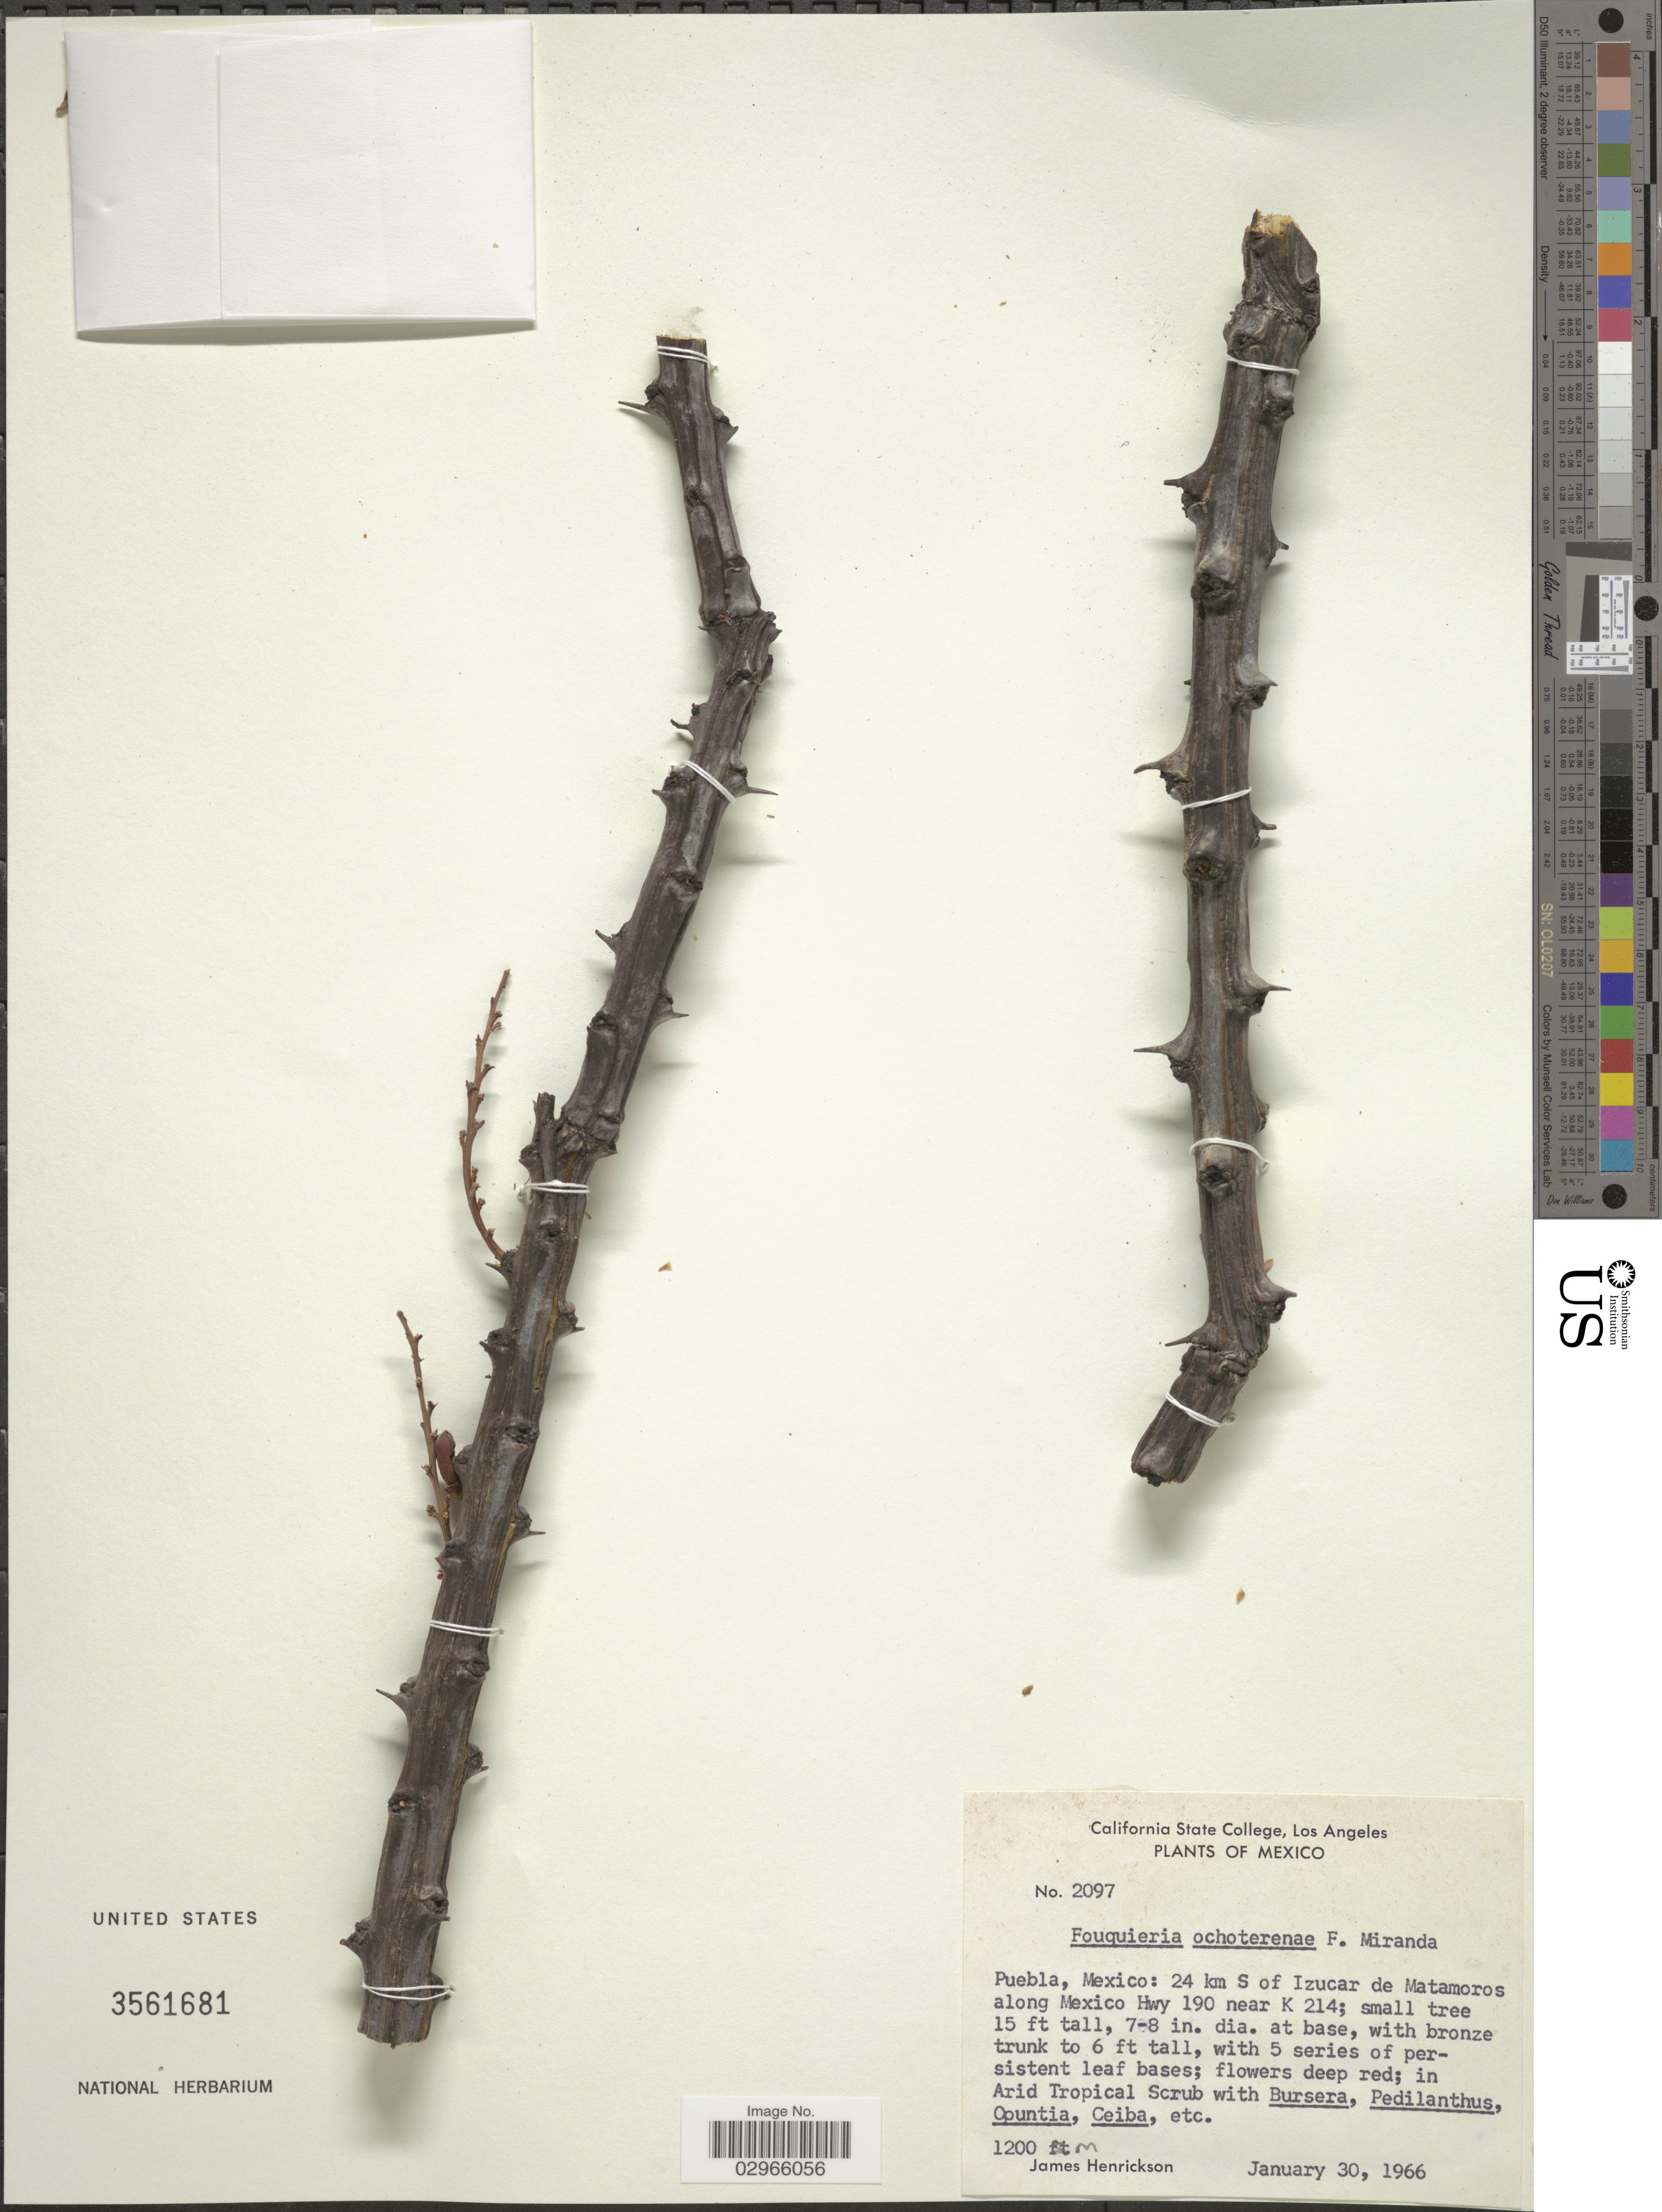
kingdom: Plantae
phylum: Tracheophyta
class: Magnoliopsida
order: Ericales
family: Fouquieriaceae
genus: Fouquieria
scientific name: Fouquieria ochoterenae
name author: Miranda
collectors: J. Henrickson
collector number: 2097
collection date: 1966-01-30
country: Mexico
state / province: Puebla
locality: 24 km S of Izucar de Matamoros along Mexico Hwy 190 near K 214; in Arid Tropical Scrub.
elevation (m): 1200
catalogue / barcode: US 3561681